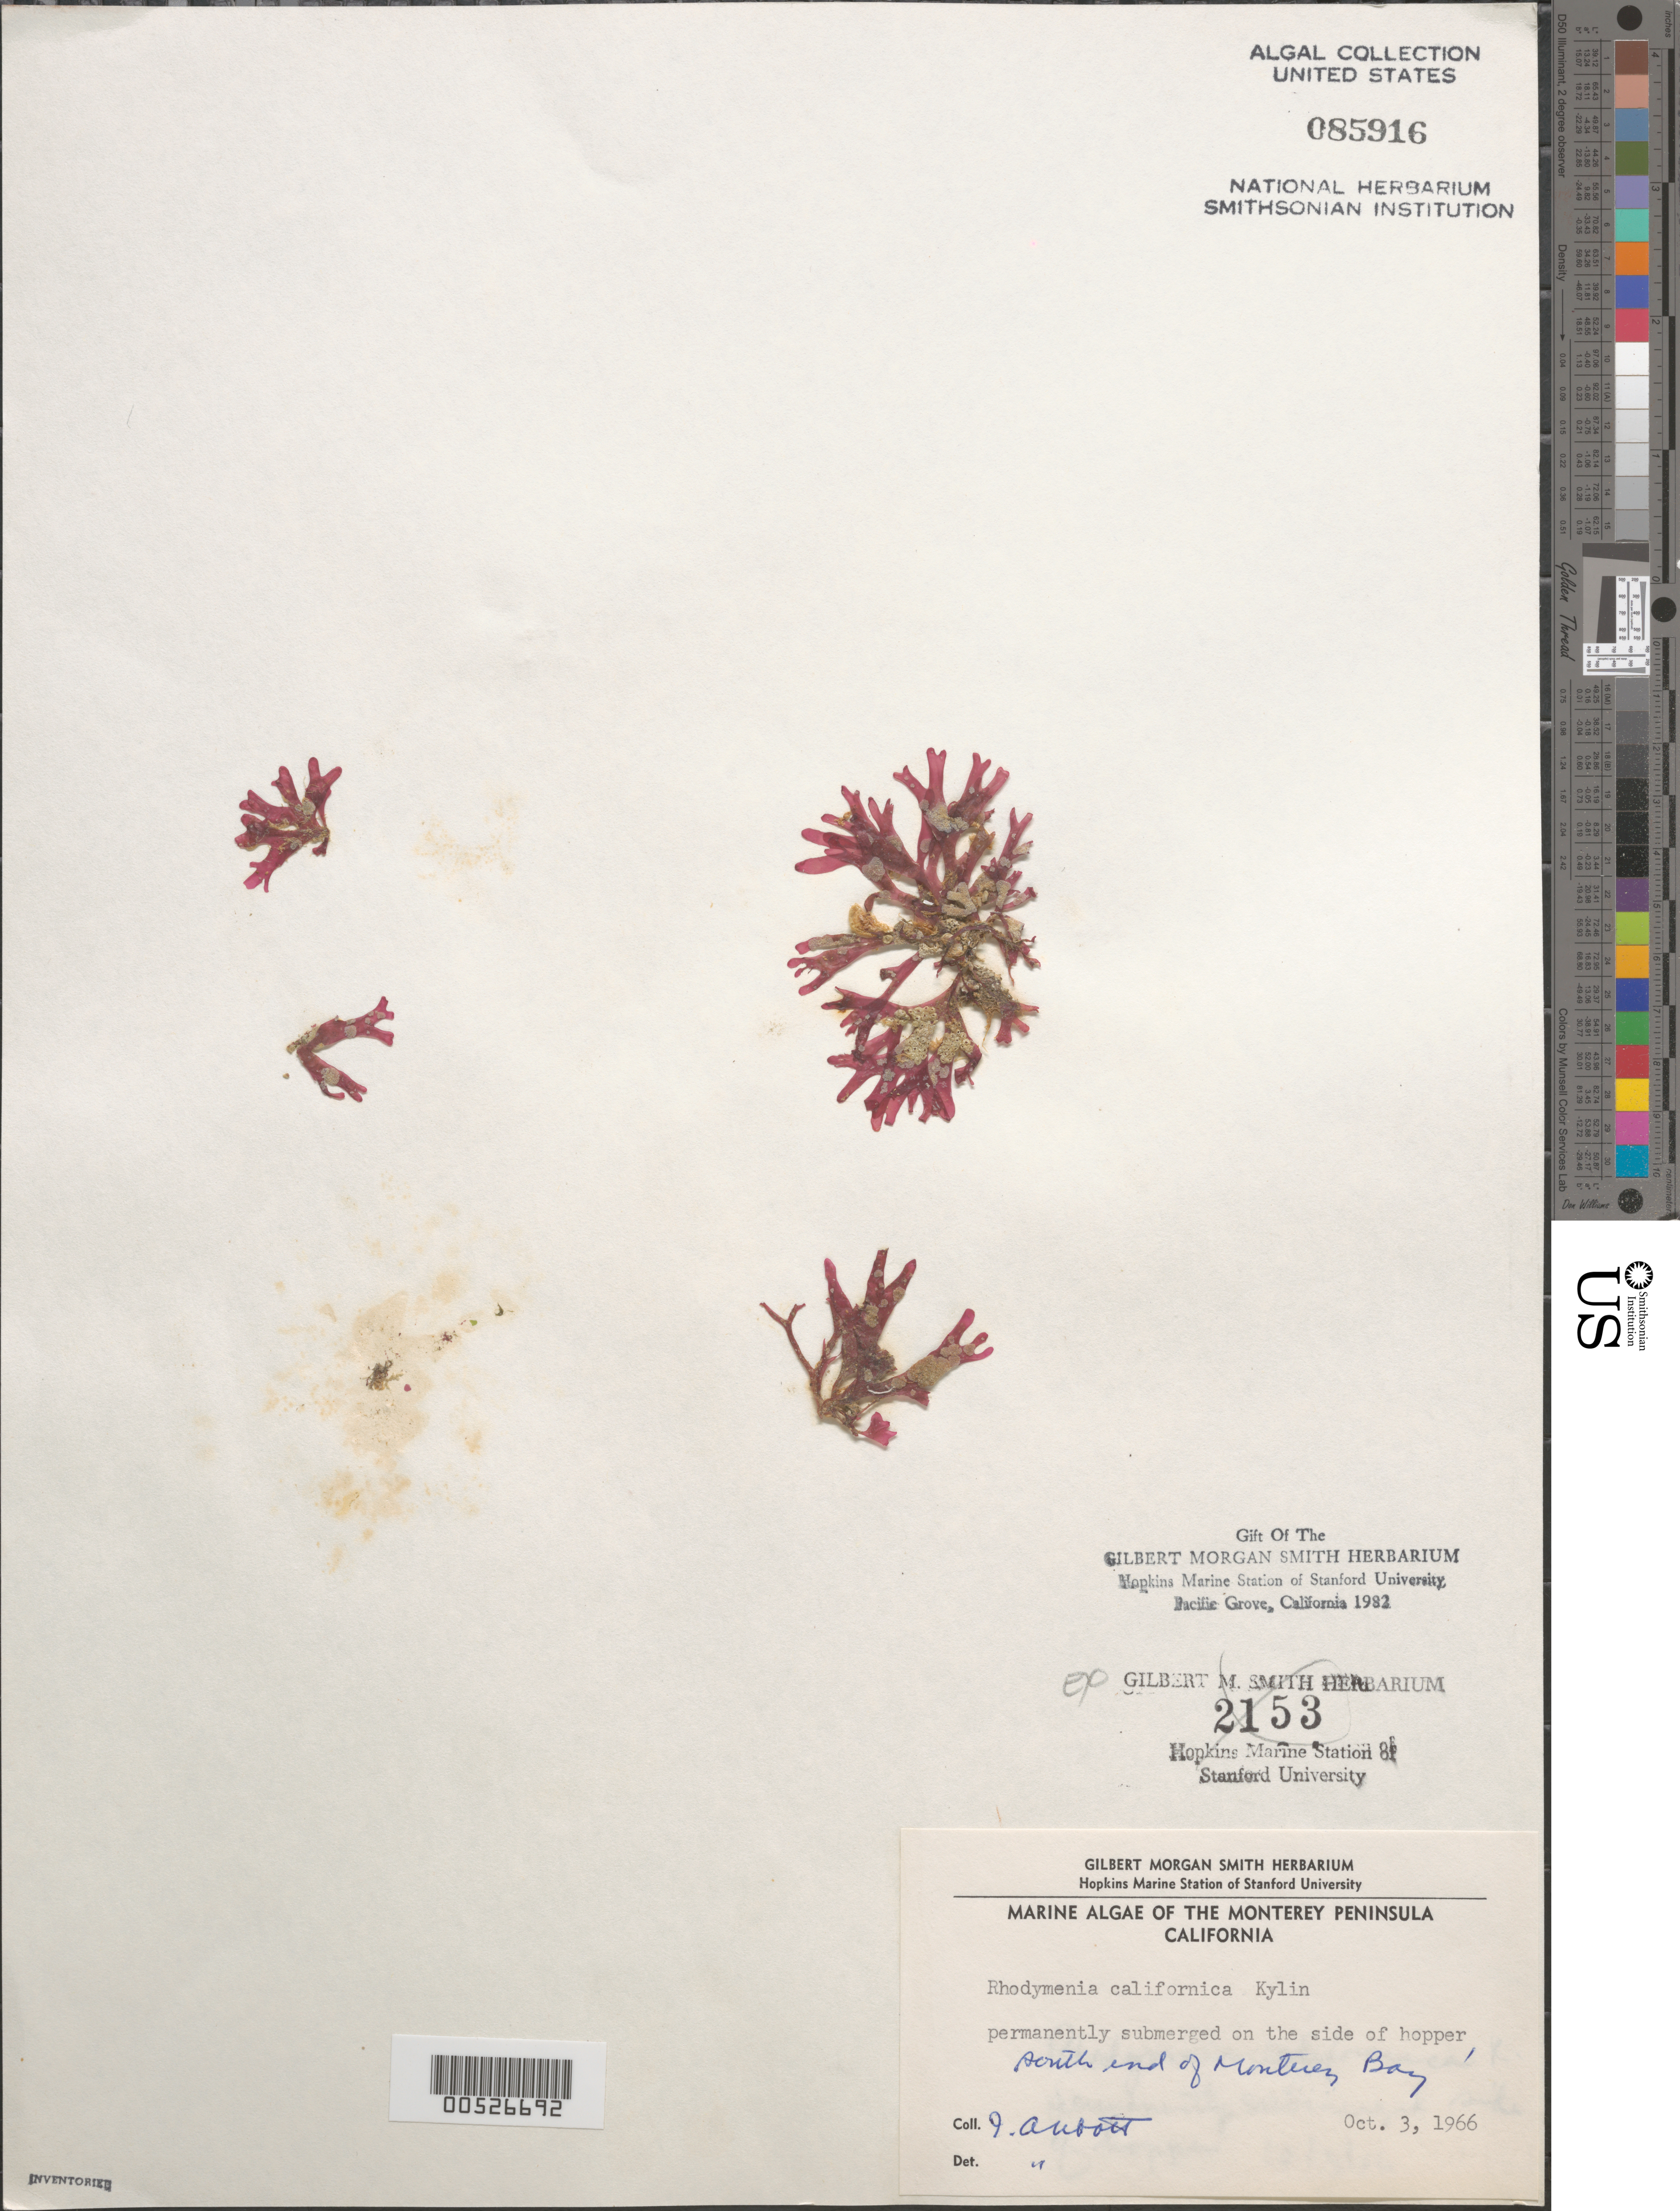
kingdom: Plantae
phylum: Rhodophyta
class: Florideophyceae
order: Rhodymeniales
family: Rhodymeniaceae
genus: Rhodymenia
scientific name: Rhodymenia californica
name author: Kylin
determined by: Abbott, Isabella A.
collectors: I. A. Abbott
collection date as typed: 03 Oct 1966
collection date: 1966-10-03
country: United States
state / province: California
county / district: Monterey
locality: Monterey Bay, south end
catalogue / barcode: US 85916